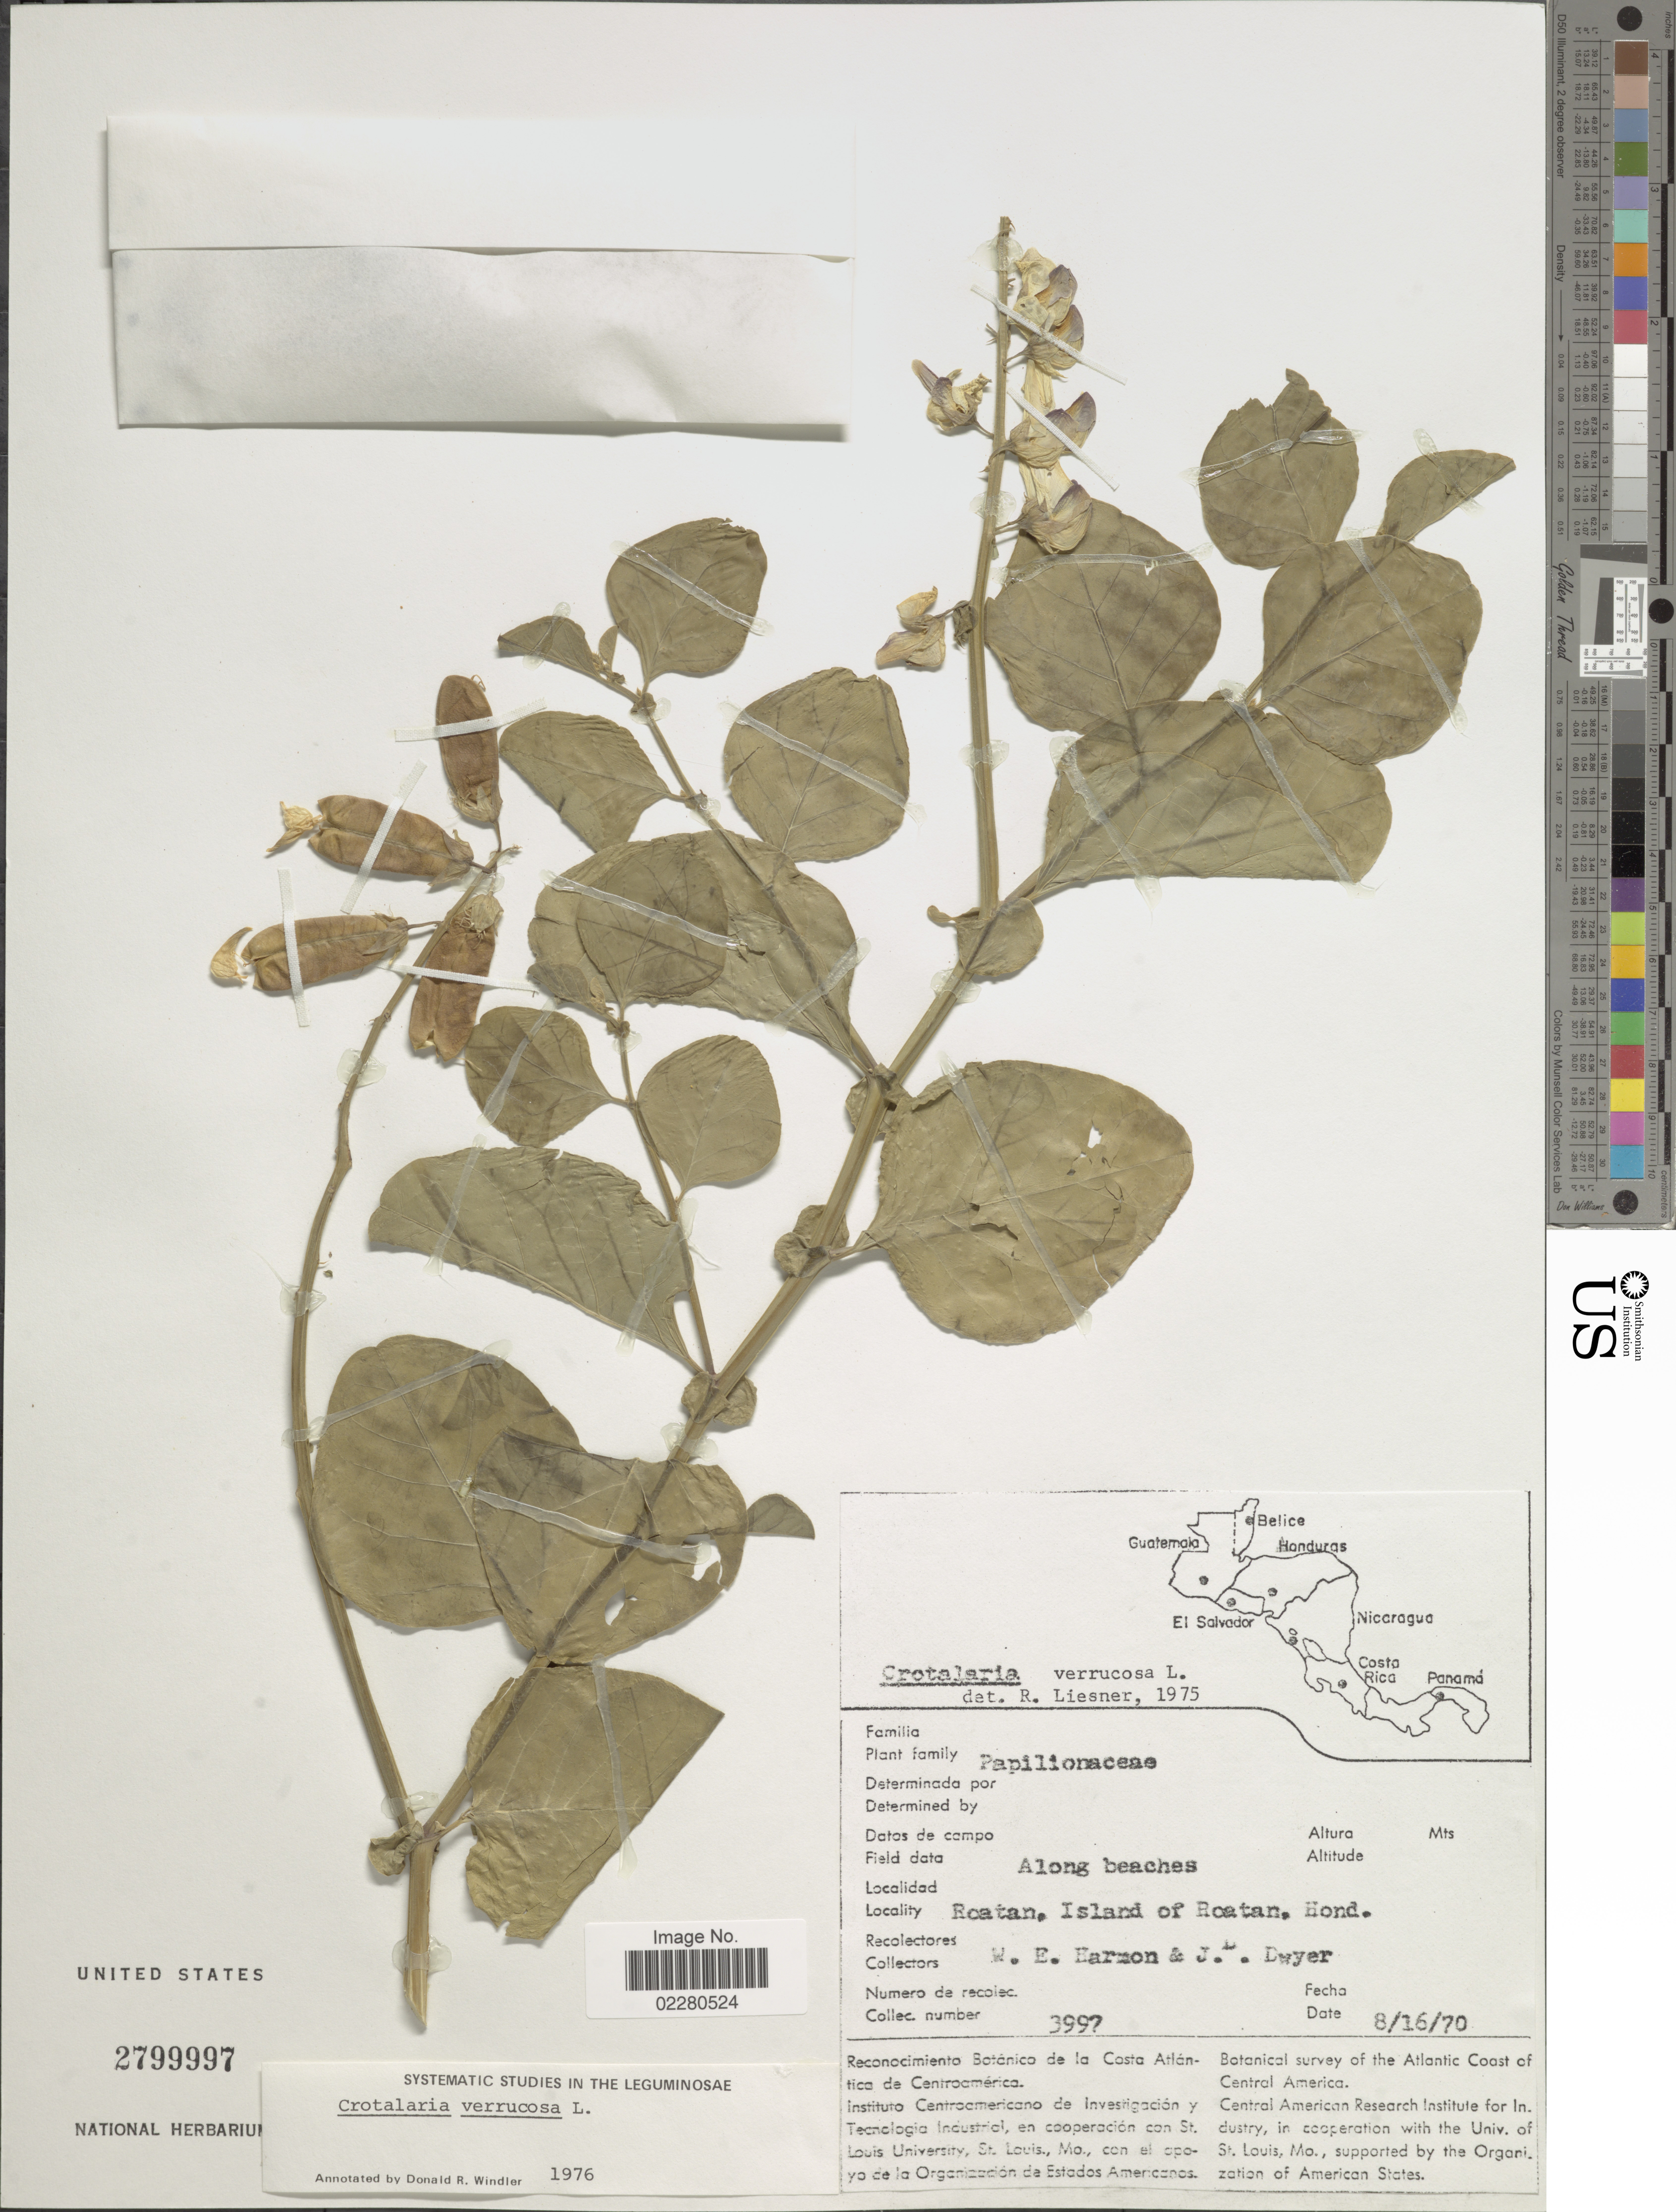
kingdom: Plantae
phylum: Tracheophyta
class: Magnoliopsida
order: Fabales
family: Fabaceae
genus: Crotalaria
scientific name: Crotalaria verrucosa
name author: L.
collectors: W. E. Harmon & J. D. Dwyer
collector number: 3997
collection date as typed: Transcribed d/m/y: 16/8/70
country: Honduras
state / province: Islas de la Bahía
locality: Roatan, Island of Roatan. Hond.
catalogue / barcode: US 2799997